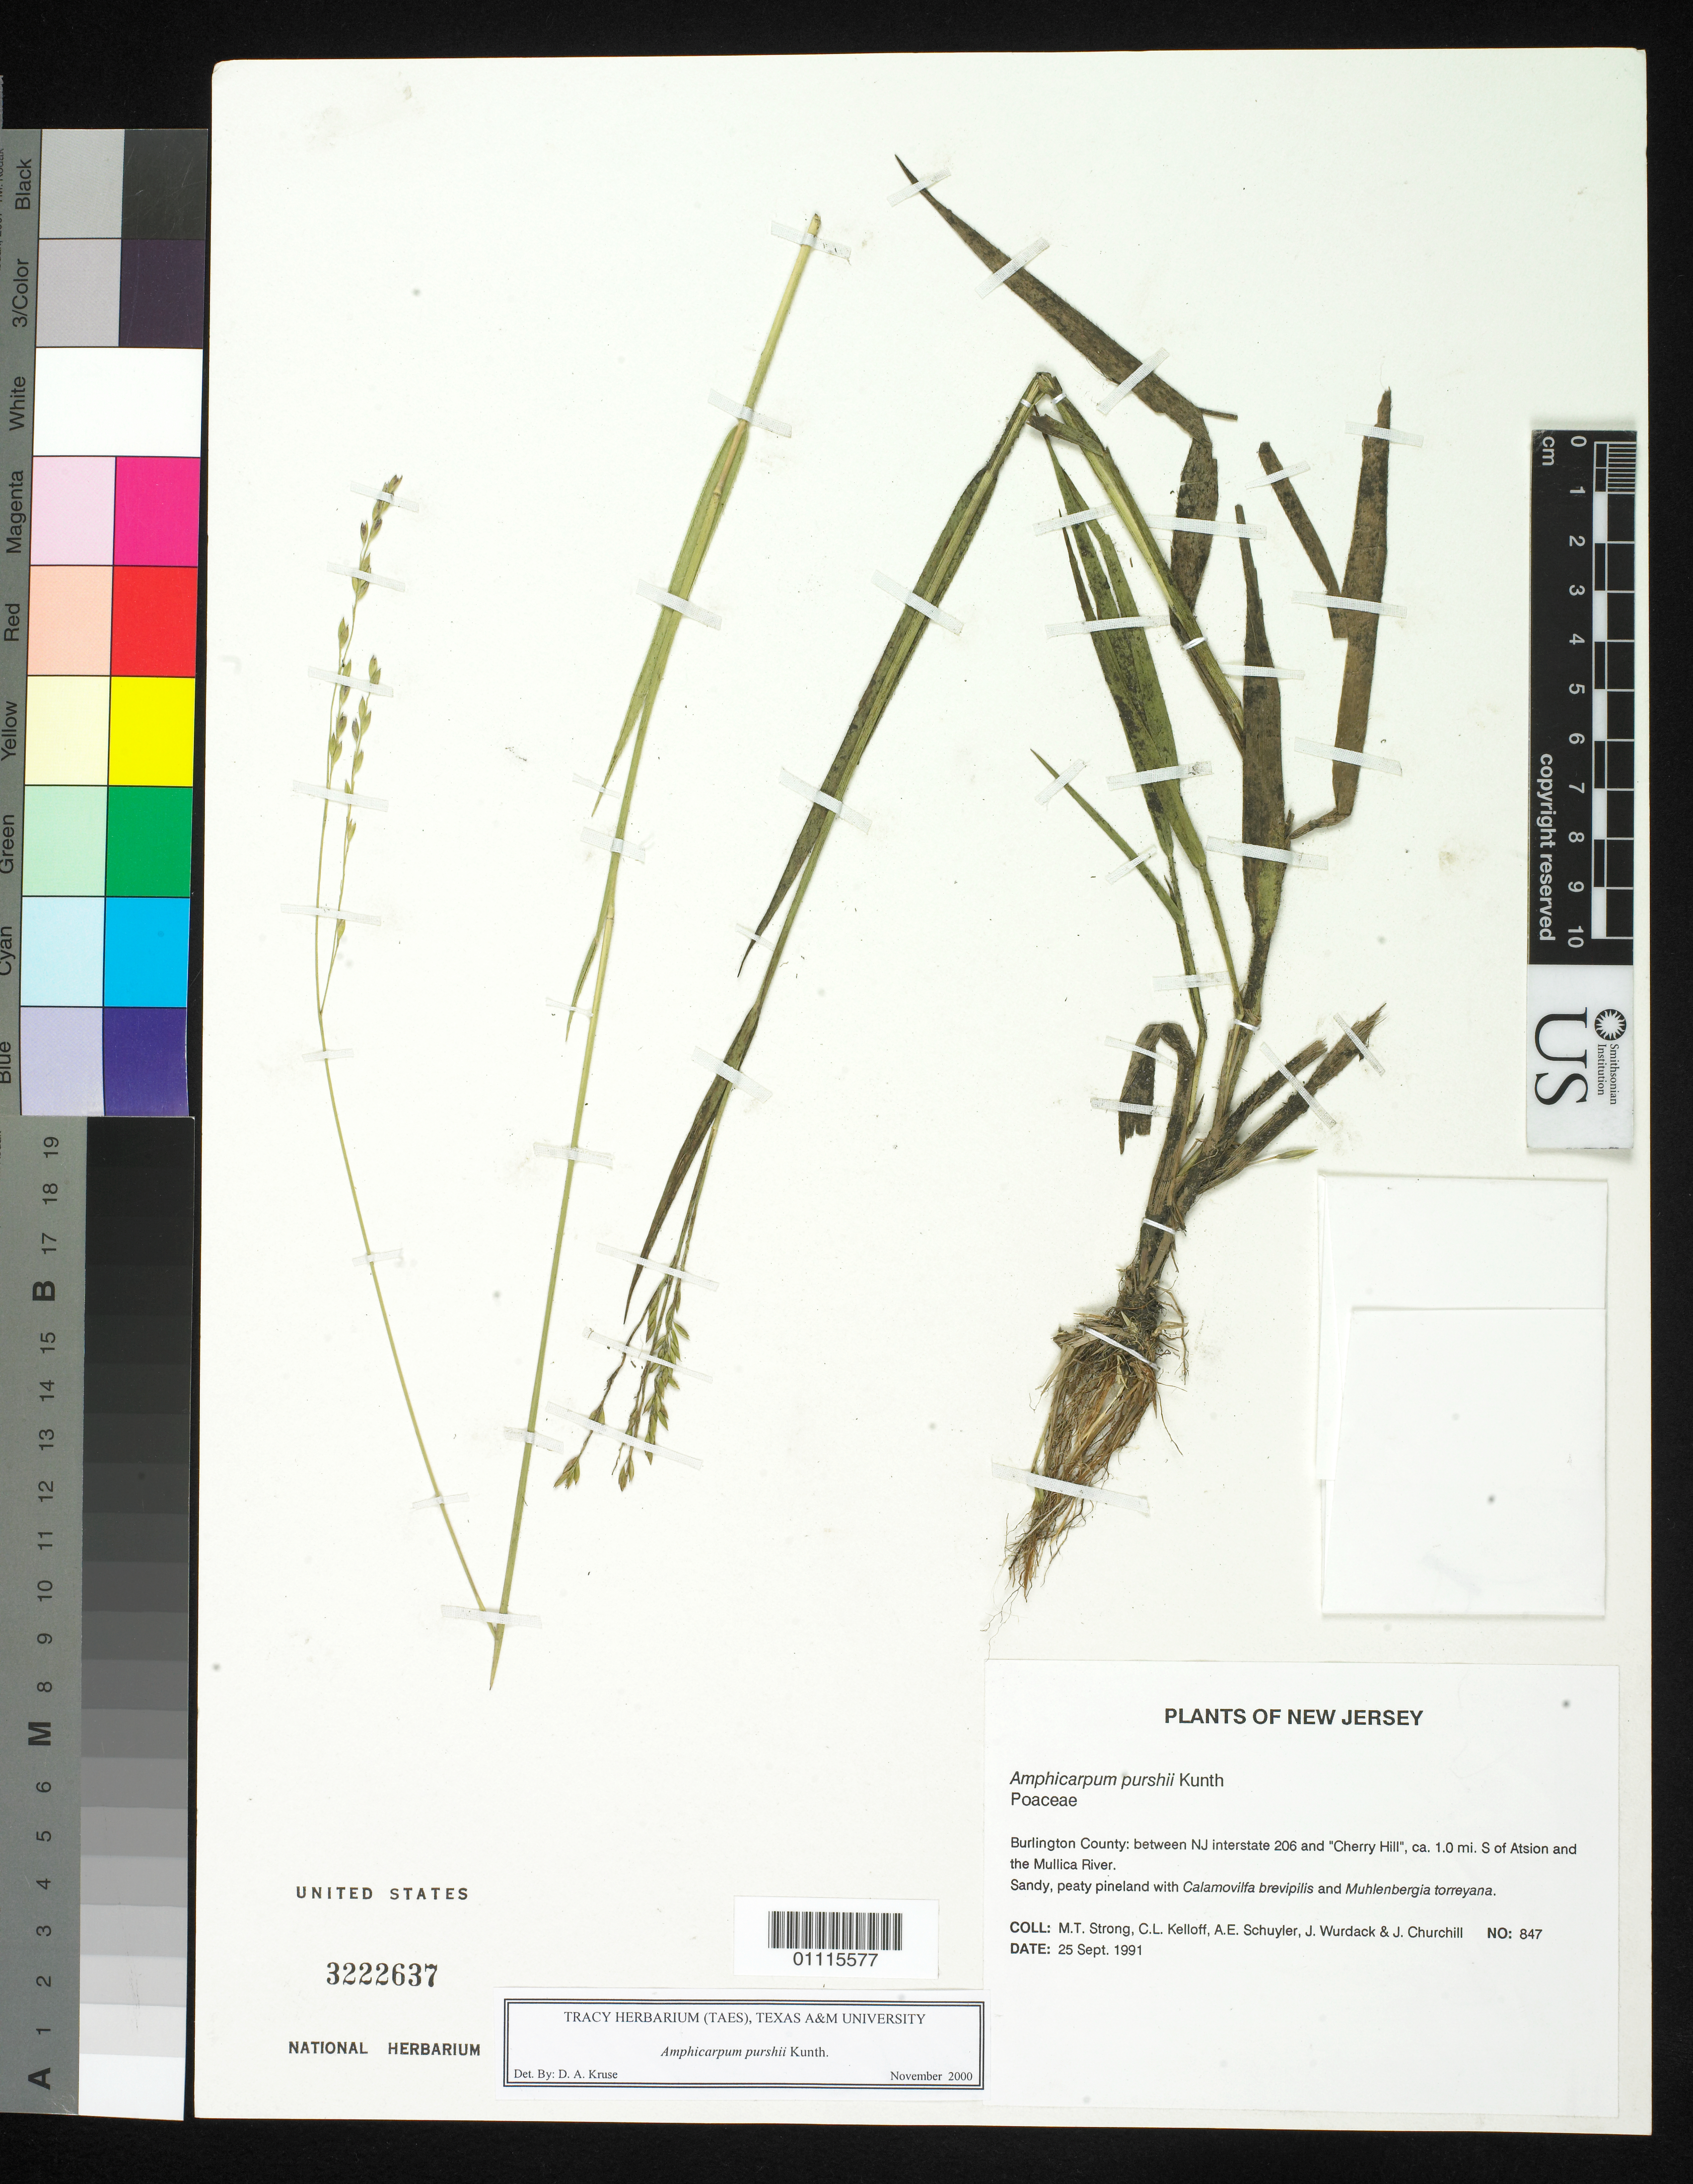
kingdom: Plantae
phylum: Tracheophyta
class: Liliopsida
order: Poales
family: Poaceae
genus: Amphicarpum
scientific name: Amphicarpum purshii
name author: Kunth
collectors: M. T. Strong, C. L. Kelloff, A. Schuyler, J. J. Wurdack & J. Churchill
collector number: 847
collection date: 1991-09-25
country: United States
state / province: New Jersey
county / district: Burlington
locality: between NJ interstate 206 and "Cherry Hill", ca. 1.0 mi. S of Atsion and the Mullica River.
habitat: Sandy, peaty pineland.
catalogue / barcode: US 3222637